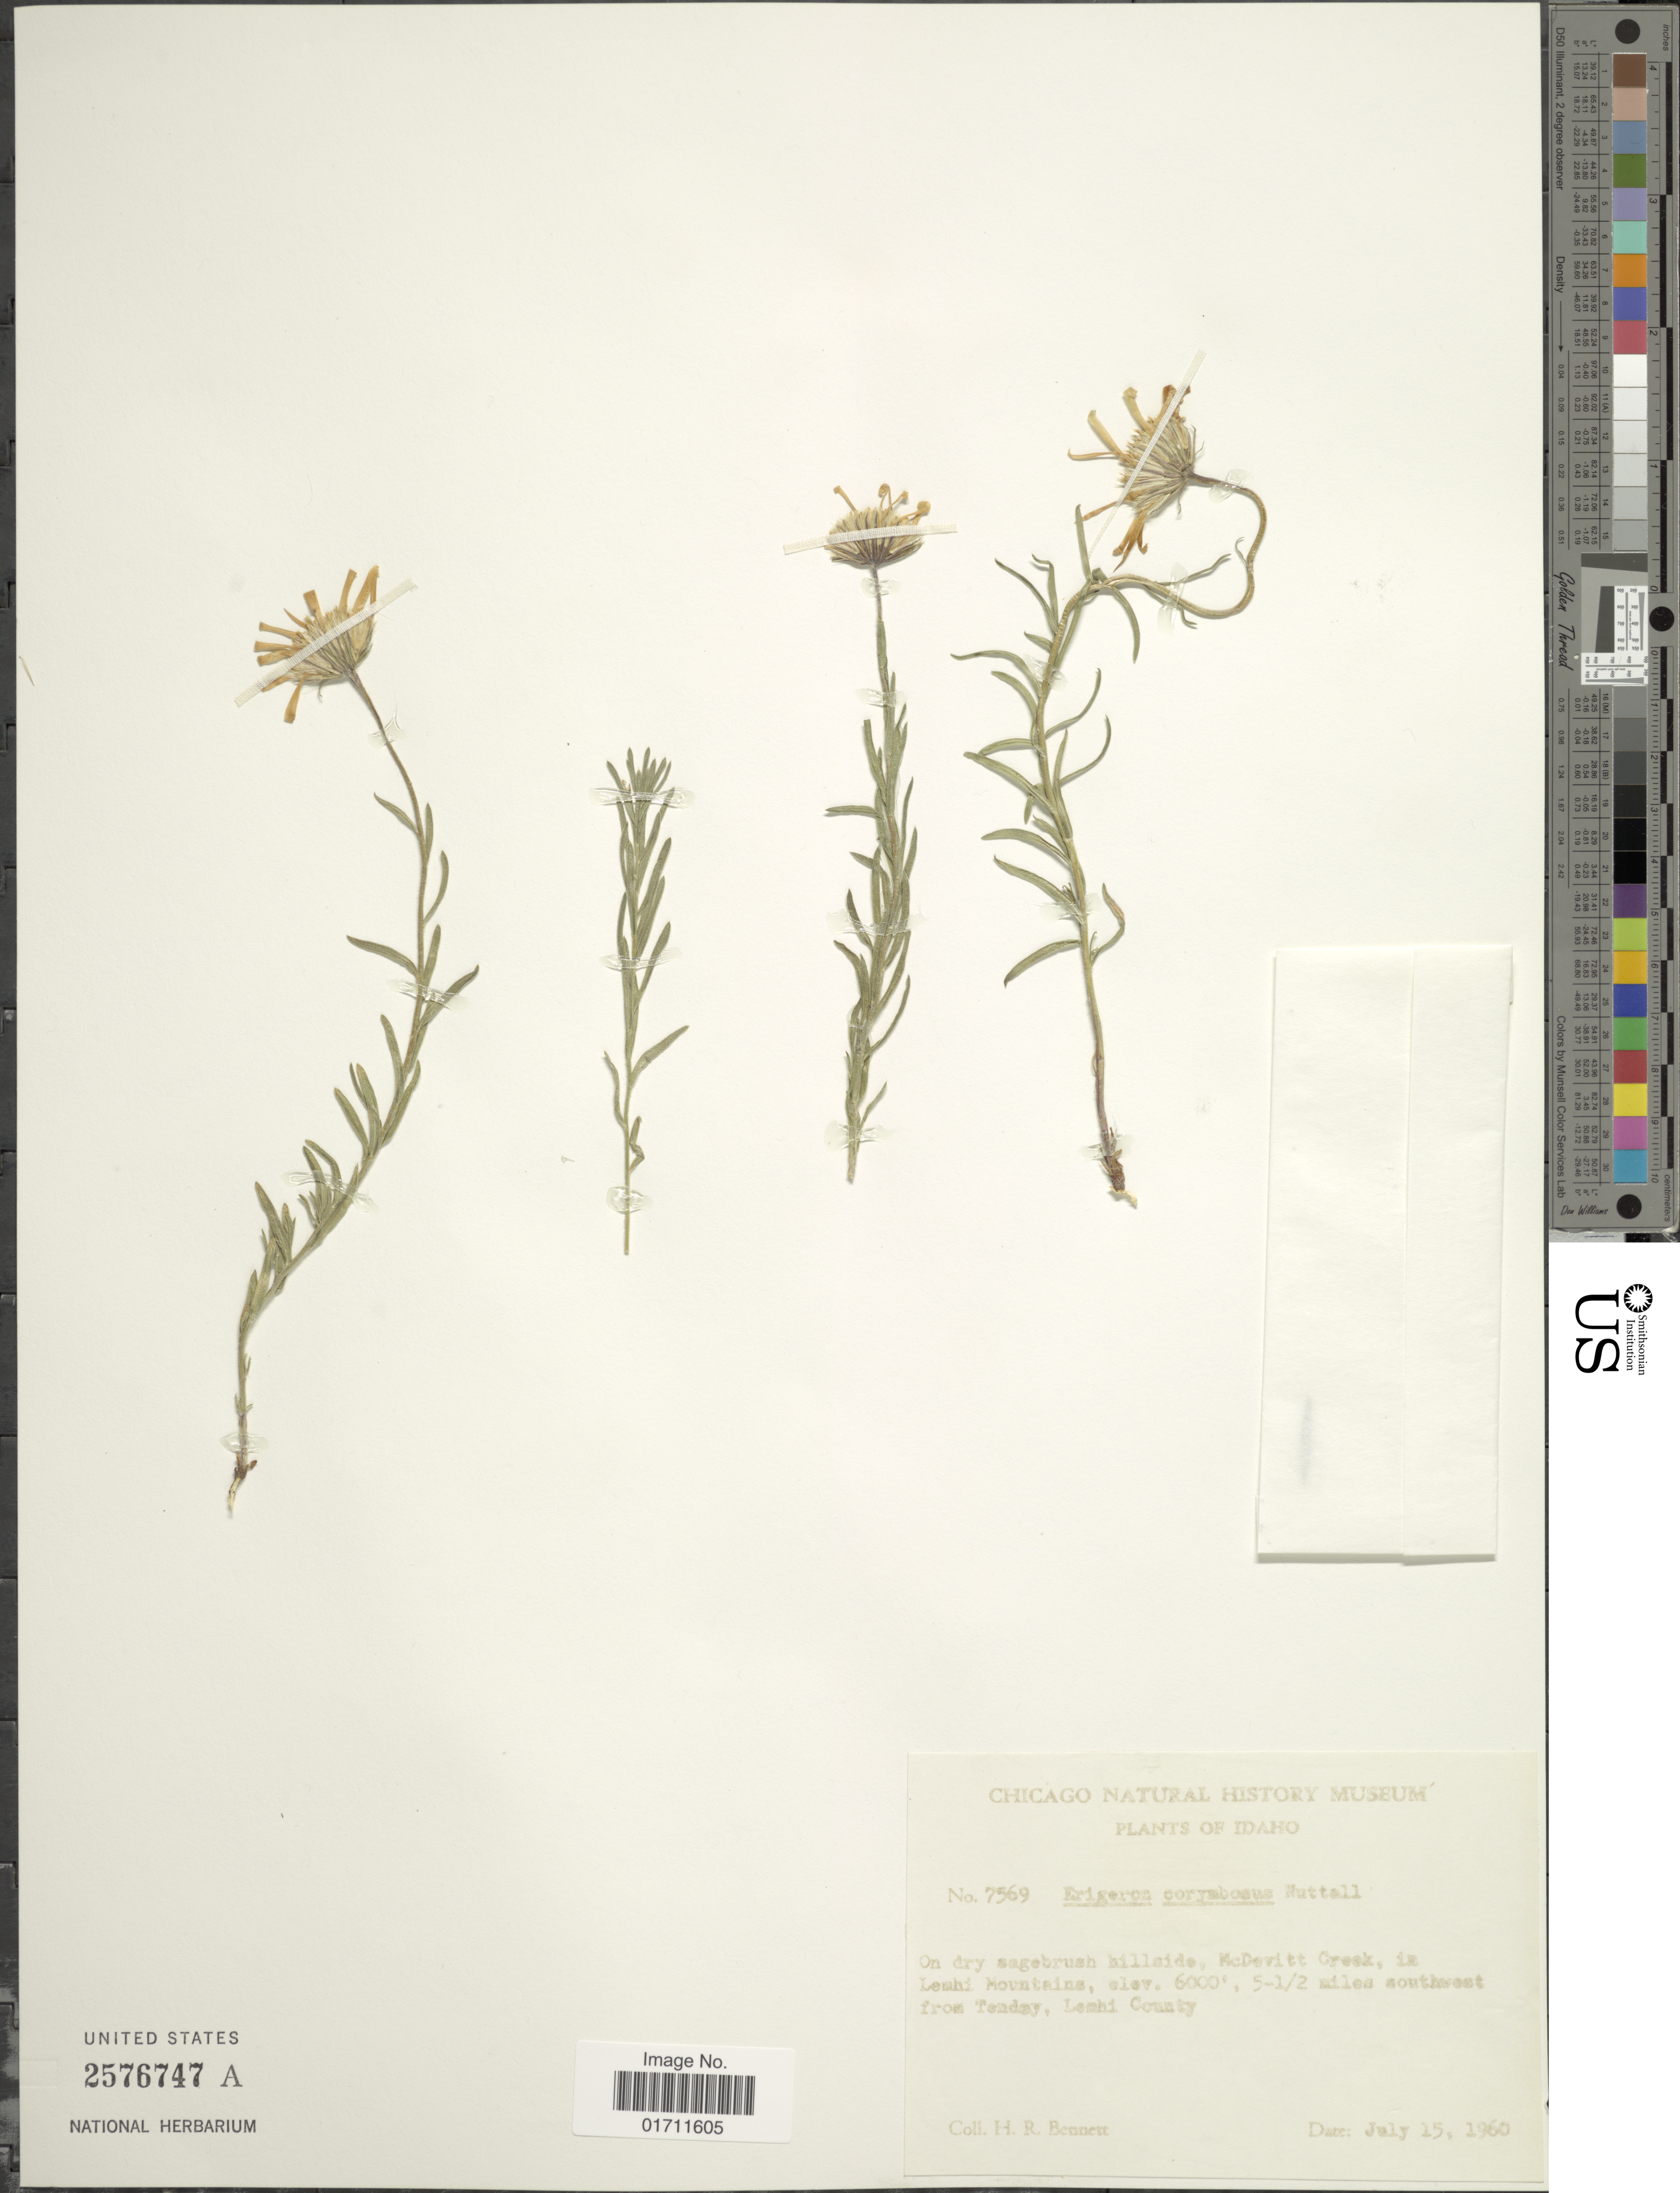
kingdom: Plantae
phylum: Tracheophyta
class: Magnoliopsida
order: Asterales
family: Asteraceae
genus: Erigeron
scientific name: Erigeron corymbosus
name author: Nutt.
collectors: H. R. Bennett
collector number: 7569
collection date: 1960-07-15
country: United States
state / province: Idaho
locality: On dry sagebrush hillside, Mcdevitt Creek, in Lemhi Mountains, 5-½ miles southeast from Tenday, lemhi County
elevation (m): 1829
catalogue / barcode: US 2576747A